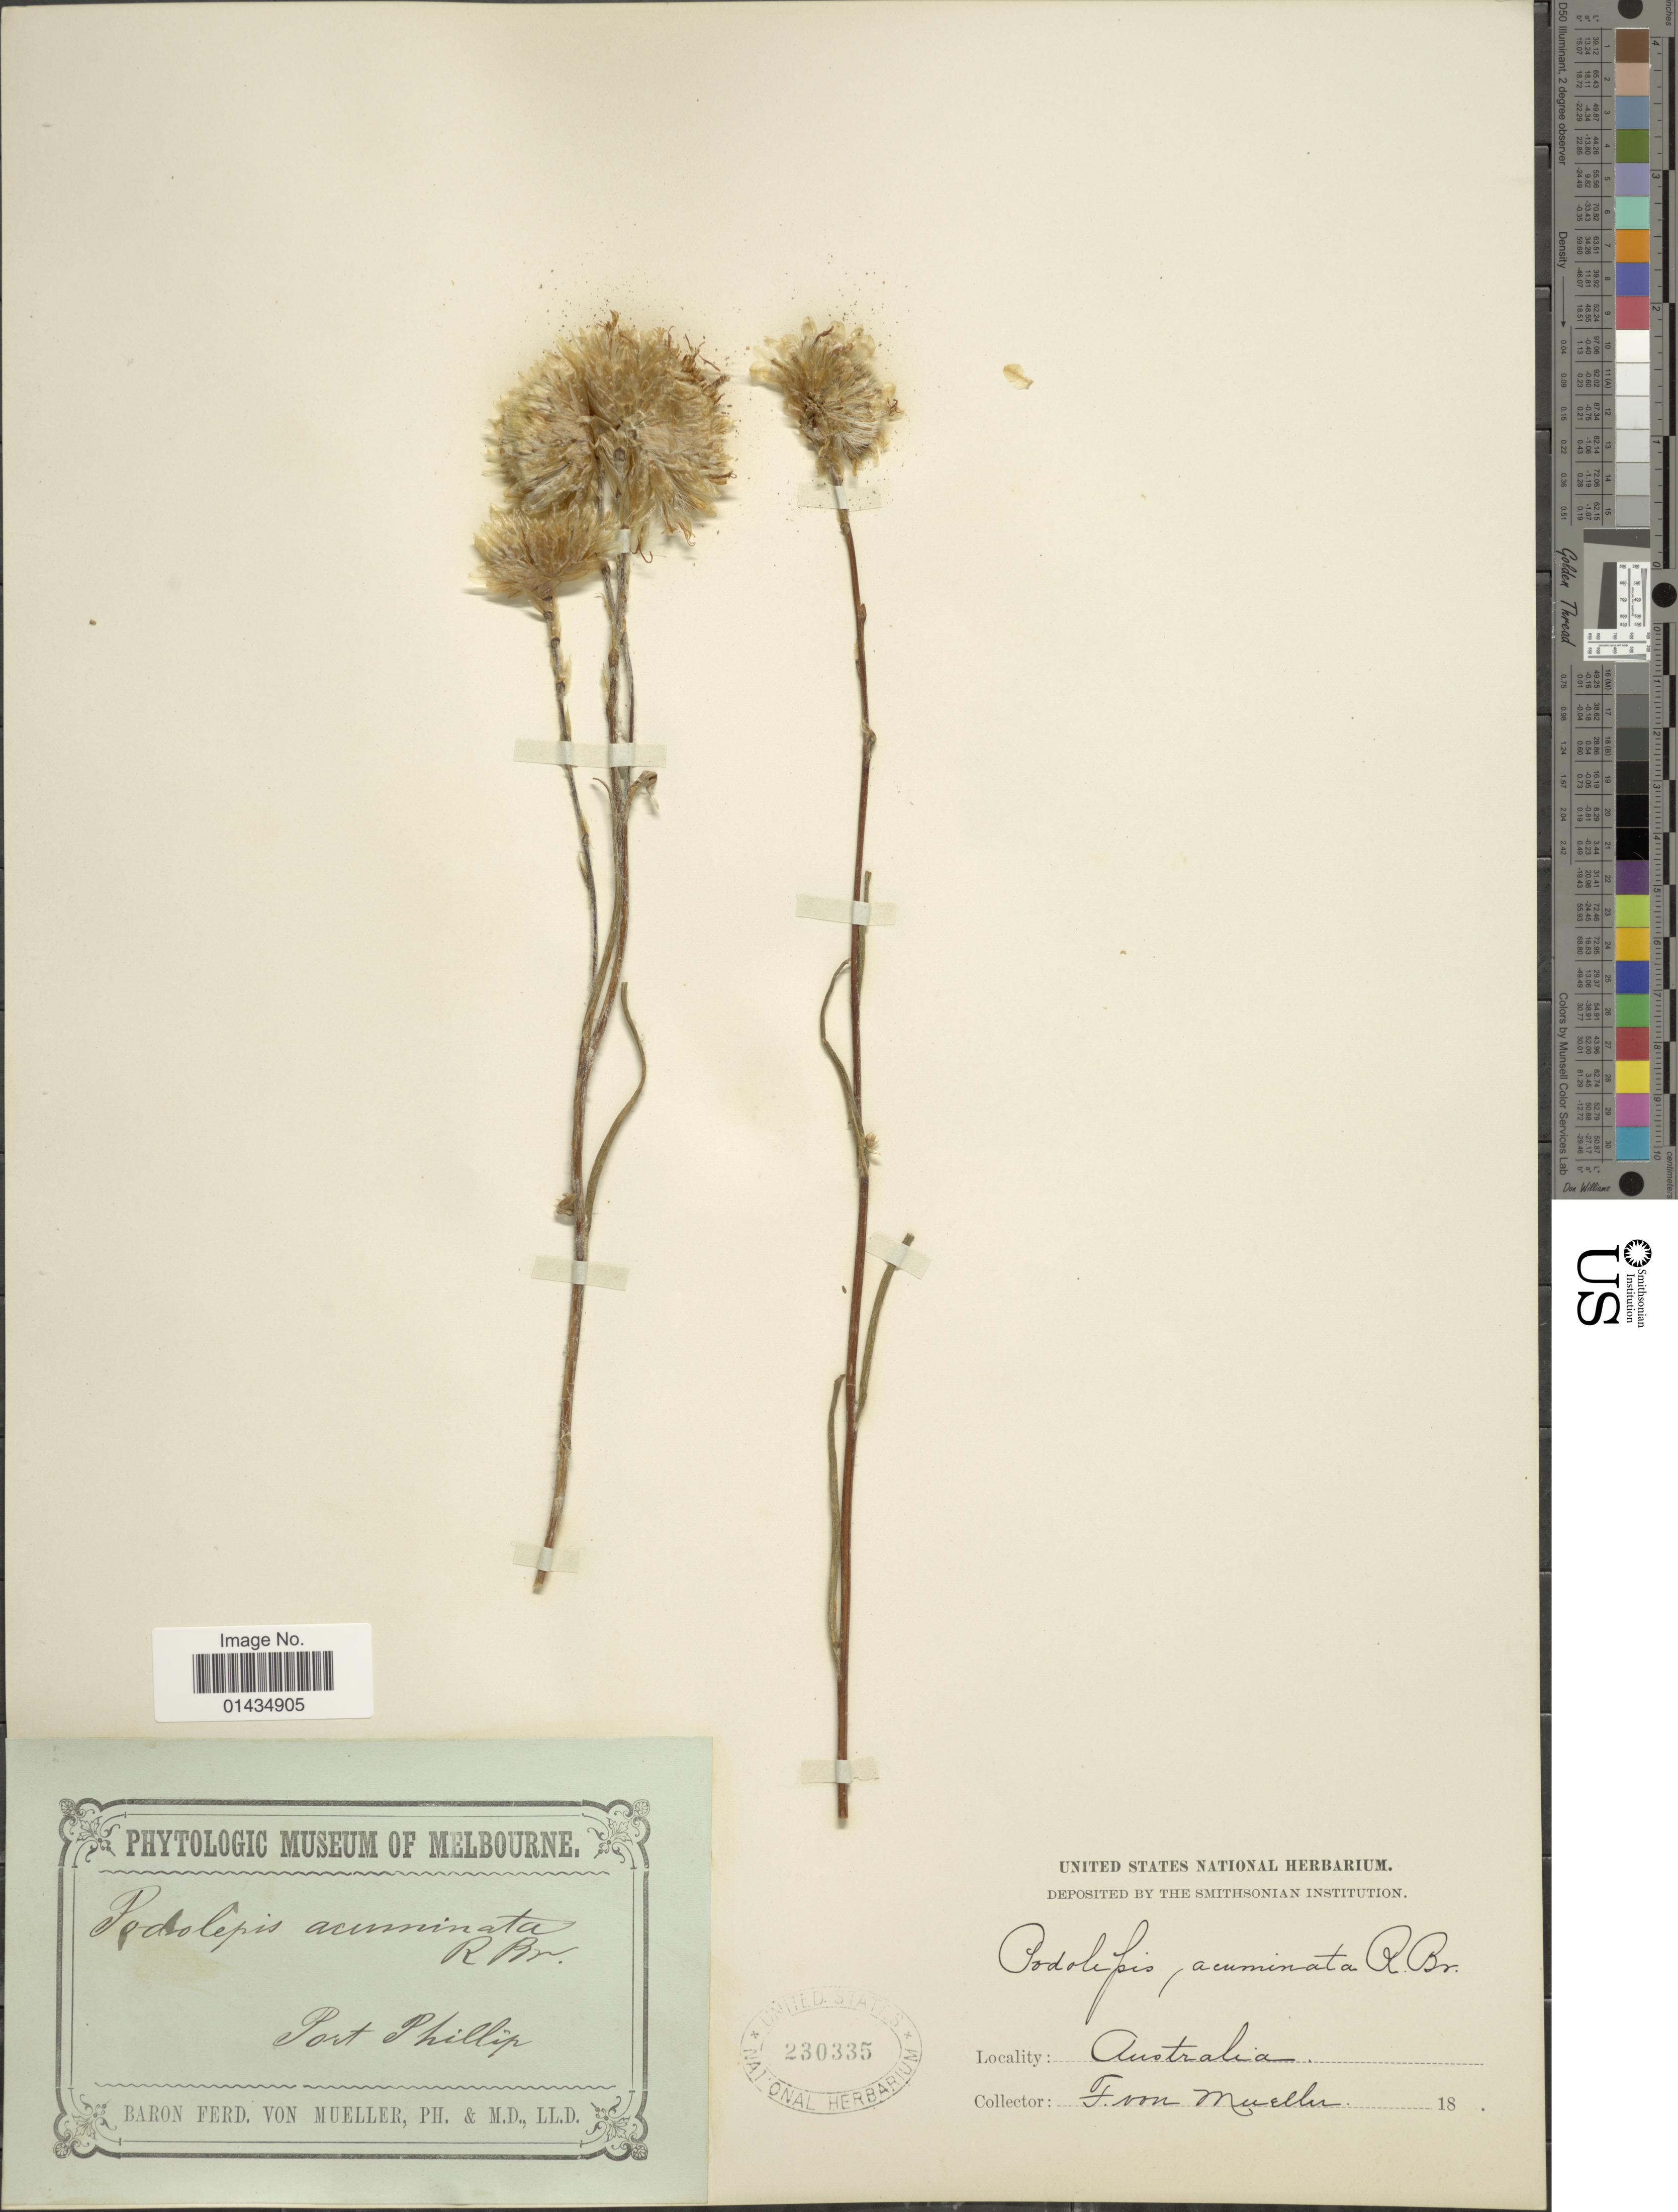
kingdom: Plantae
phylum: Tracheophyta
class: Magnoliopsida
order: Asterales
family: Asteraceae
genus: Podolepis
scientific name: Podolepis acuminata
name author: R. Br.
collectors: F. von Mueller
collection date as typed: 18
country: Australia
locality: Port Phillip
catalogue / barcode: US 230335